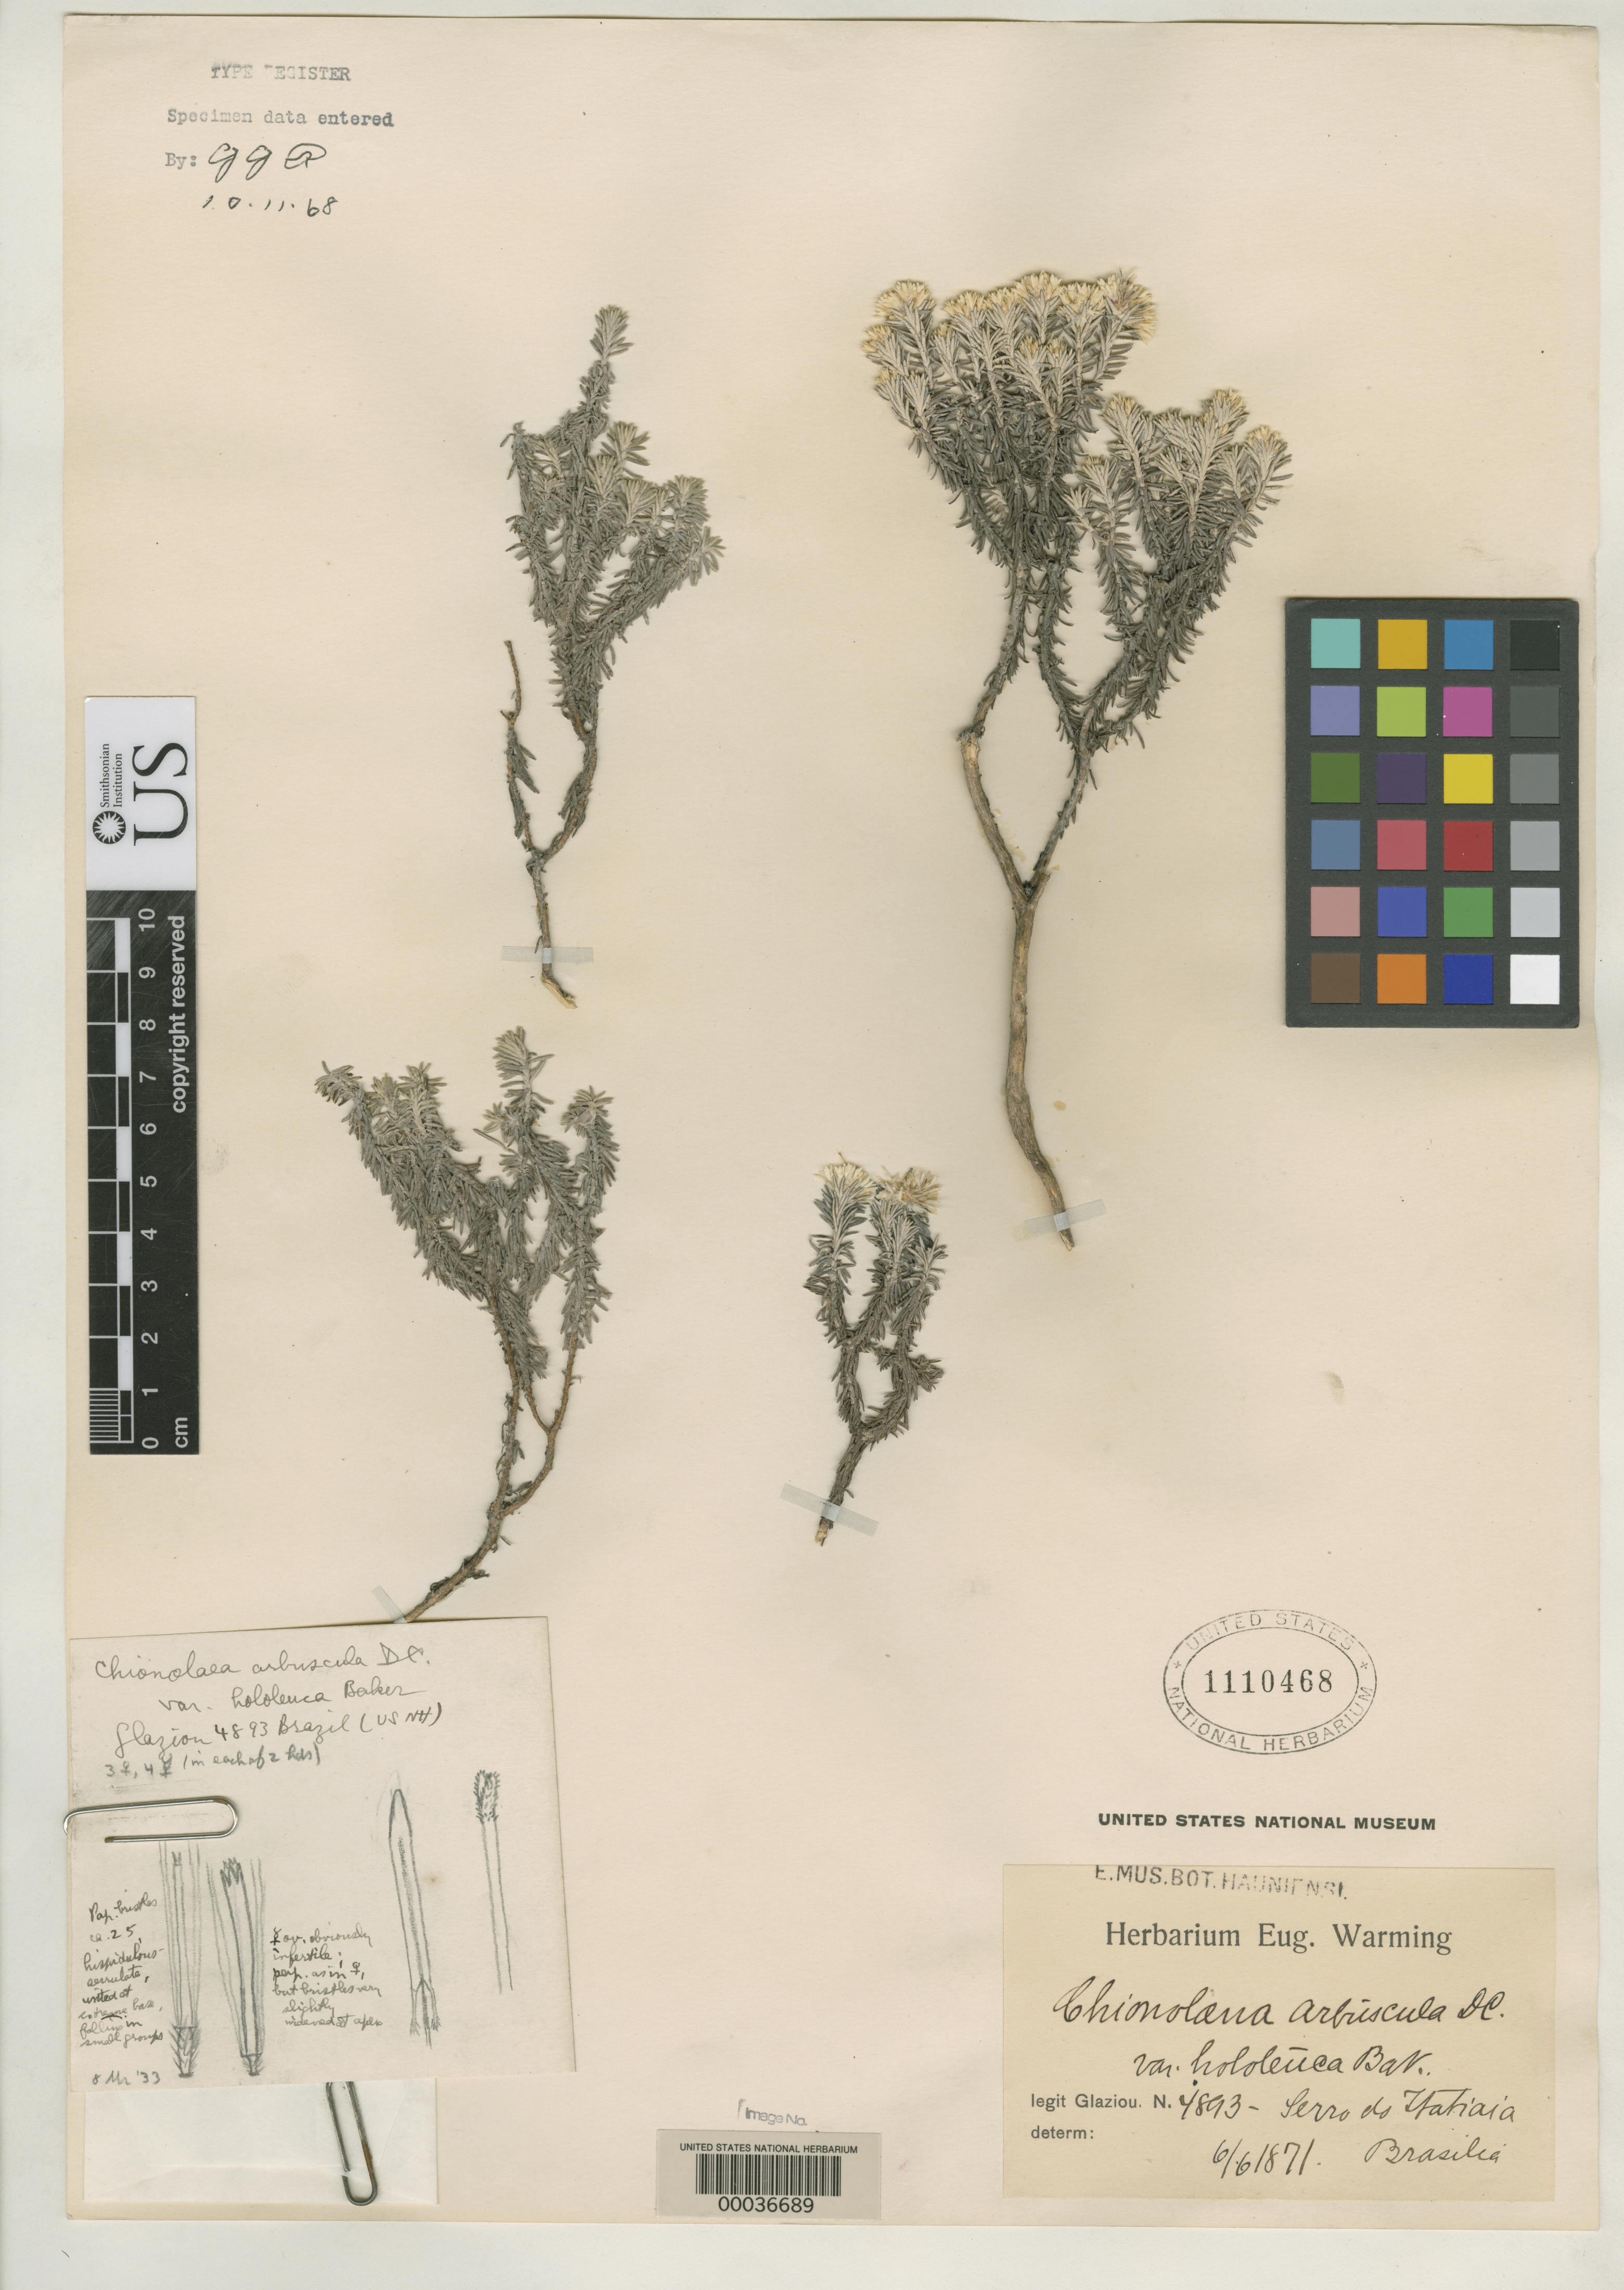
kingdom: Plantae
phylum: Tracheophyta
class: Magnoliopsida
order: Asterales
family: Asteraceae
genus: Chionolaena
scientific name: Chionolaena arbuscula var. hololeuca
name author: Glaz.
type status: Type Material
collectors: A. F. M. Glaziou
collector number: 4893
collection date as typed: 06 Jun 1871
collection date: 1871-06-06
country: Brazil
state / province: Rio de Janeiro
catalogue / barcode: US 1110468